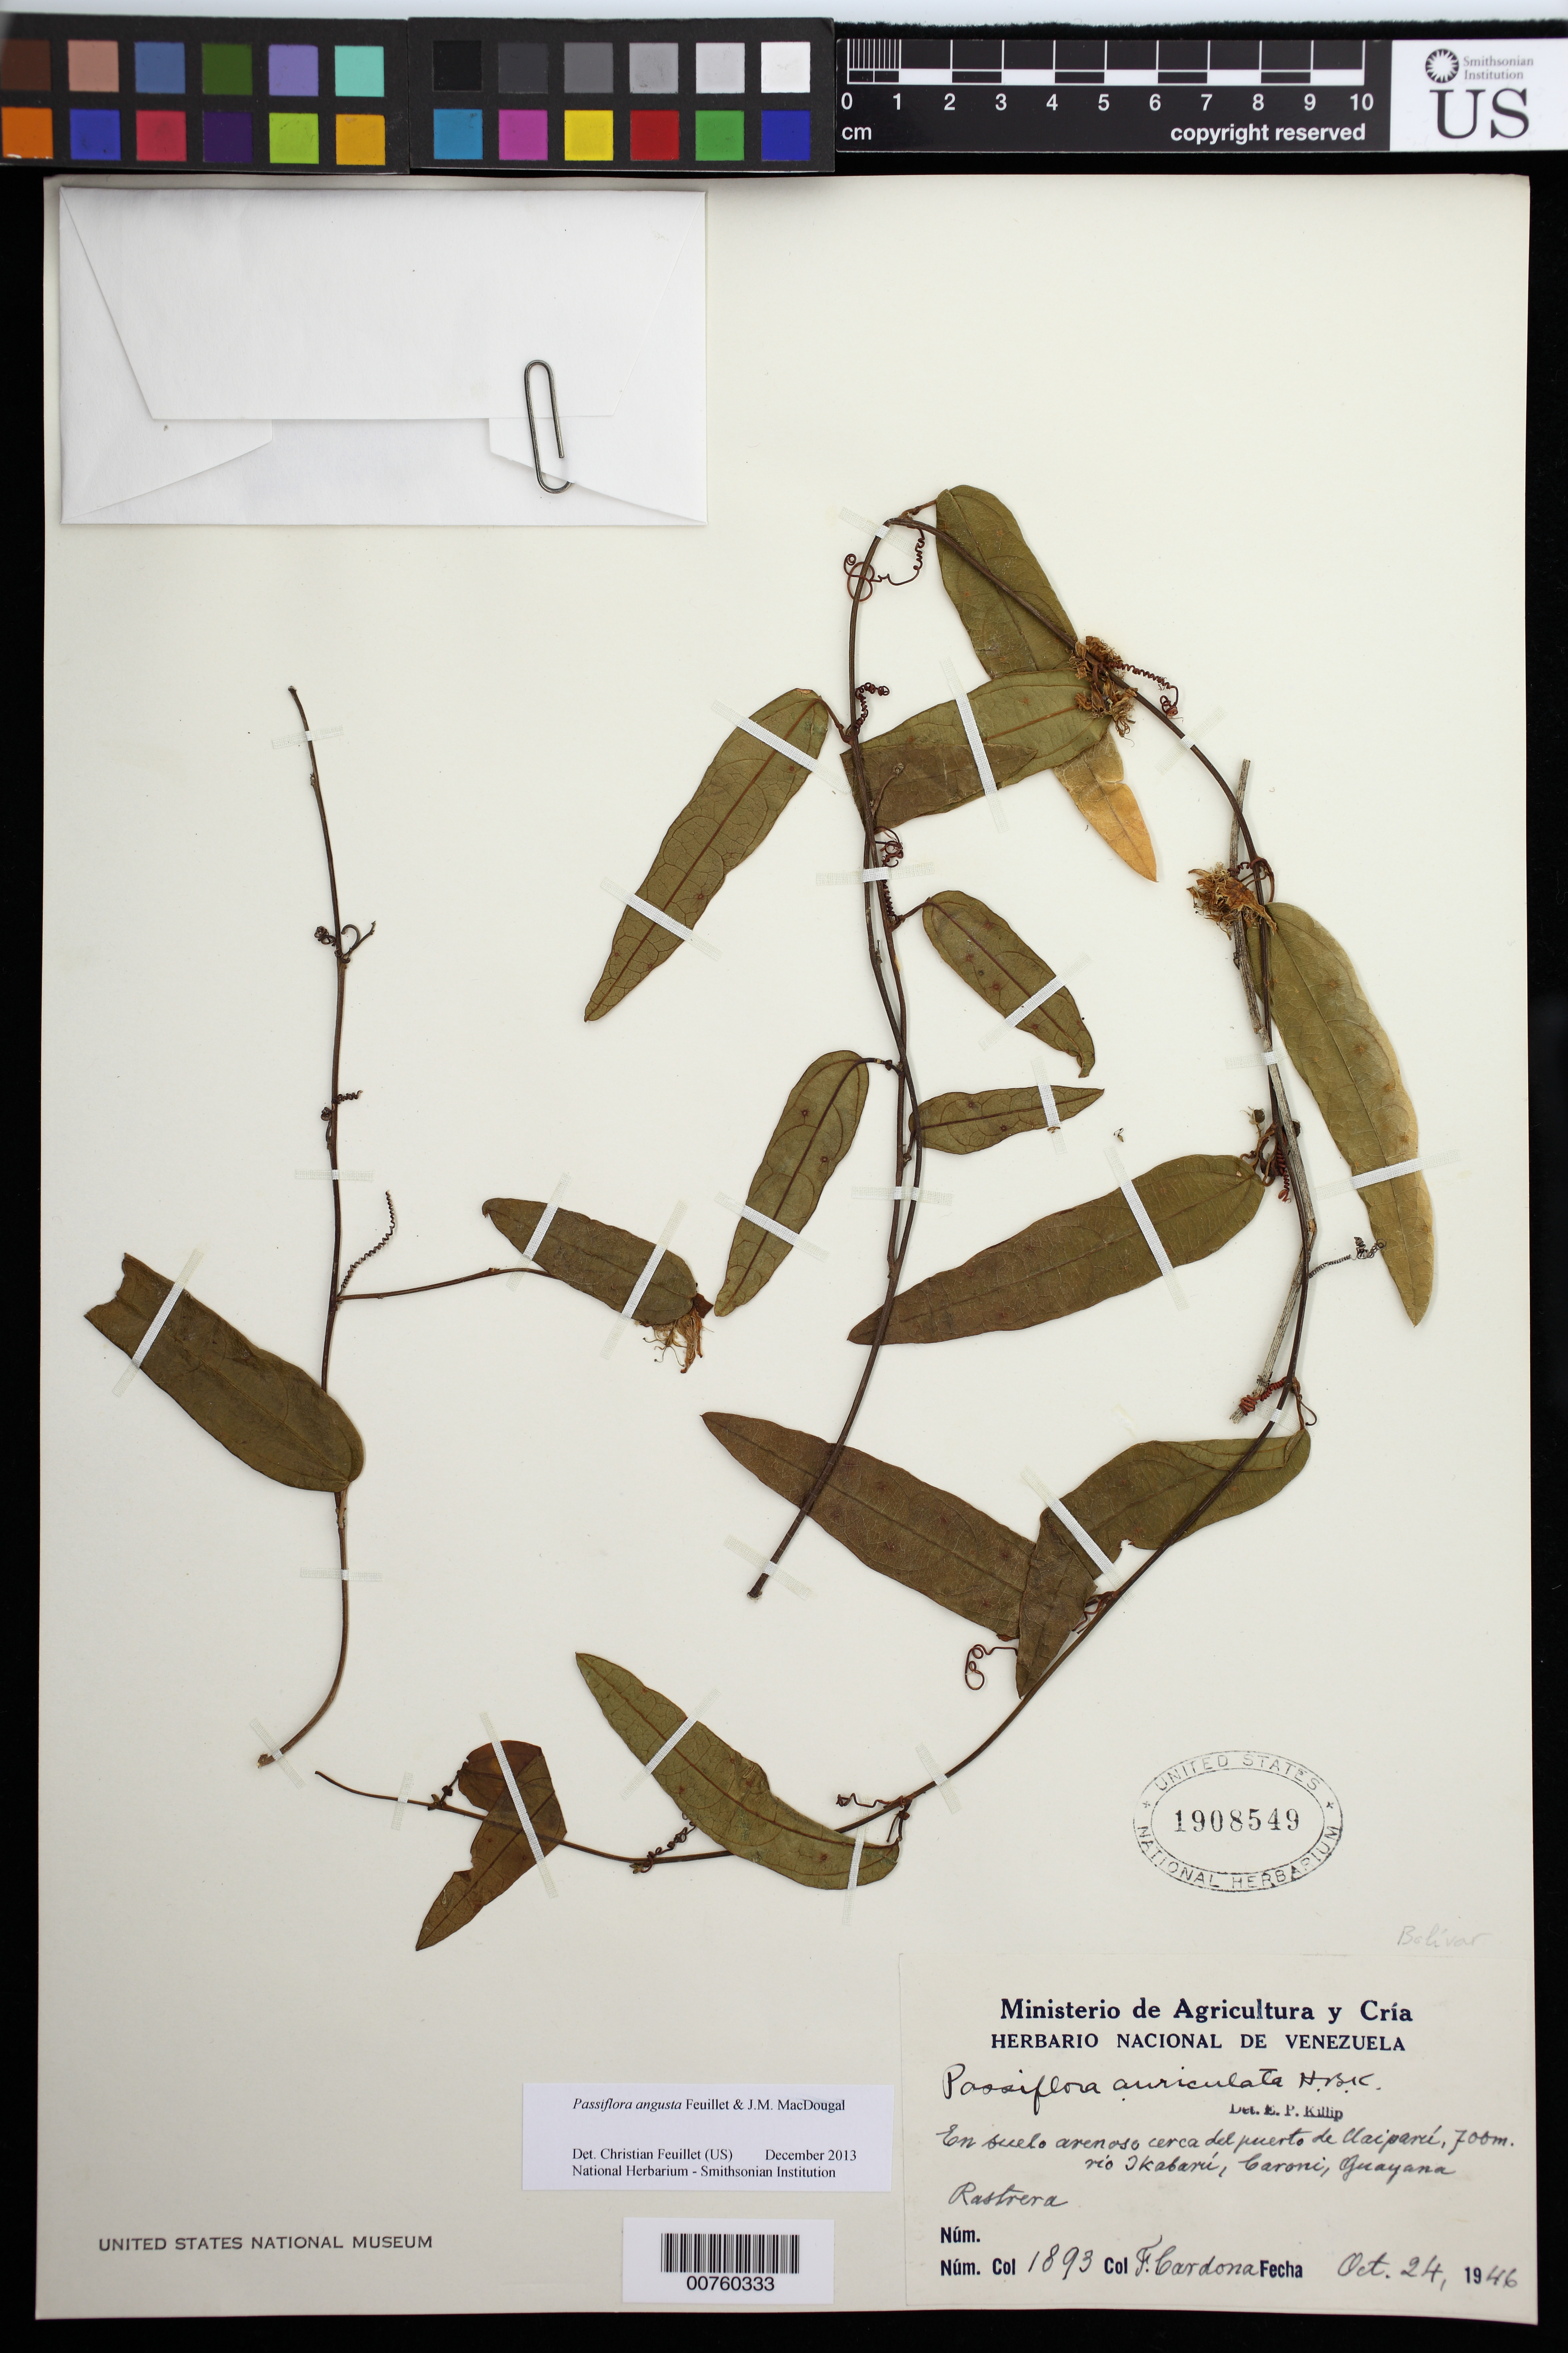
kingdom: Plantae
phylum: Tracheophyta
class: Magnoliopsida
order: Malpighiales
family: Passifloraceae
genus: Passiflora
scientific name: Passiflora auriculata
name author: Kunth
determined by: Killip, Ellsworth P.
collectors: F. Cardona Puig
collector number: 1893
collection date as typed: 24-Oct-46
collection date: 1946-10-24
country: Venezuela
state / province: Bolívar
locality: Puerto de Uaiparú, affl. del Ikabarú, Río Caroní, Guayana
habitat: Sandy ground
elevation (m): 700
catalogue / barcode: US 1908549